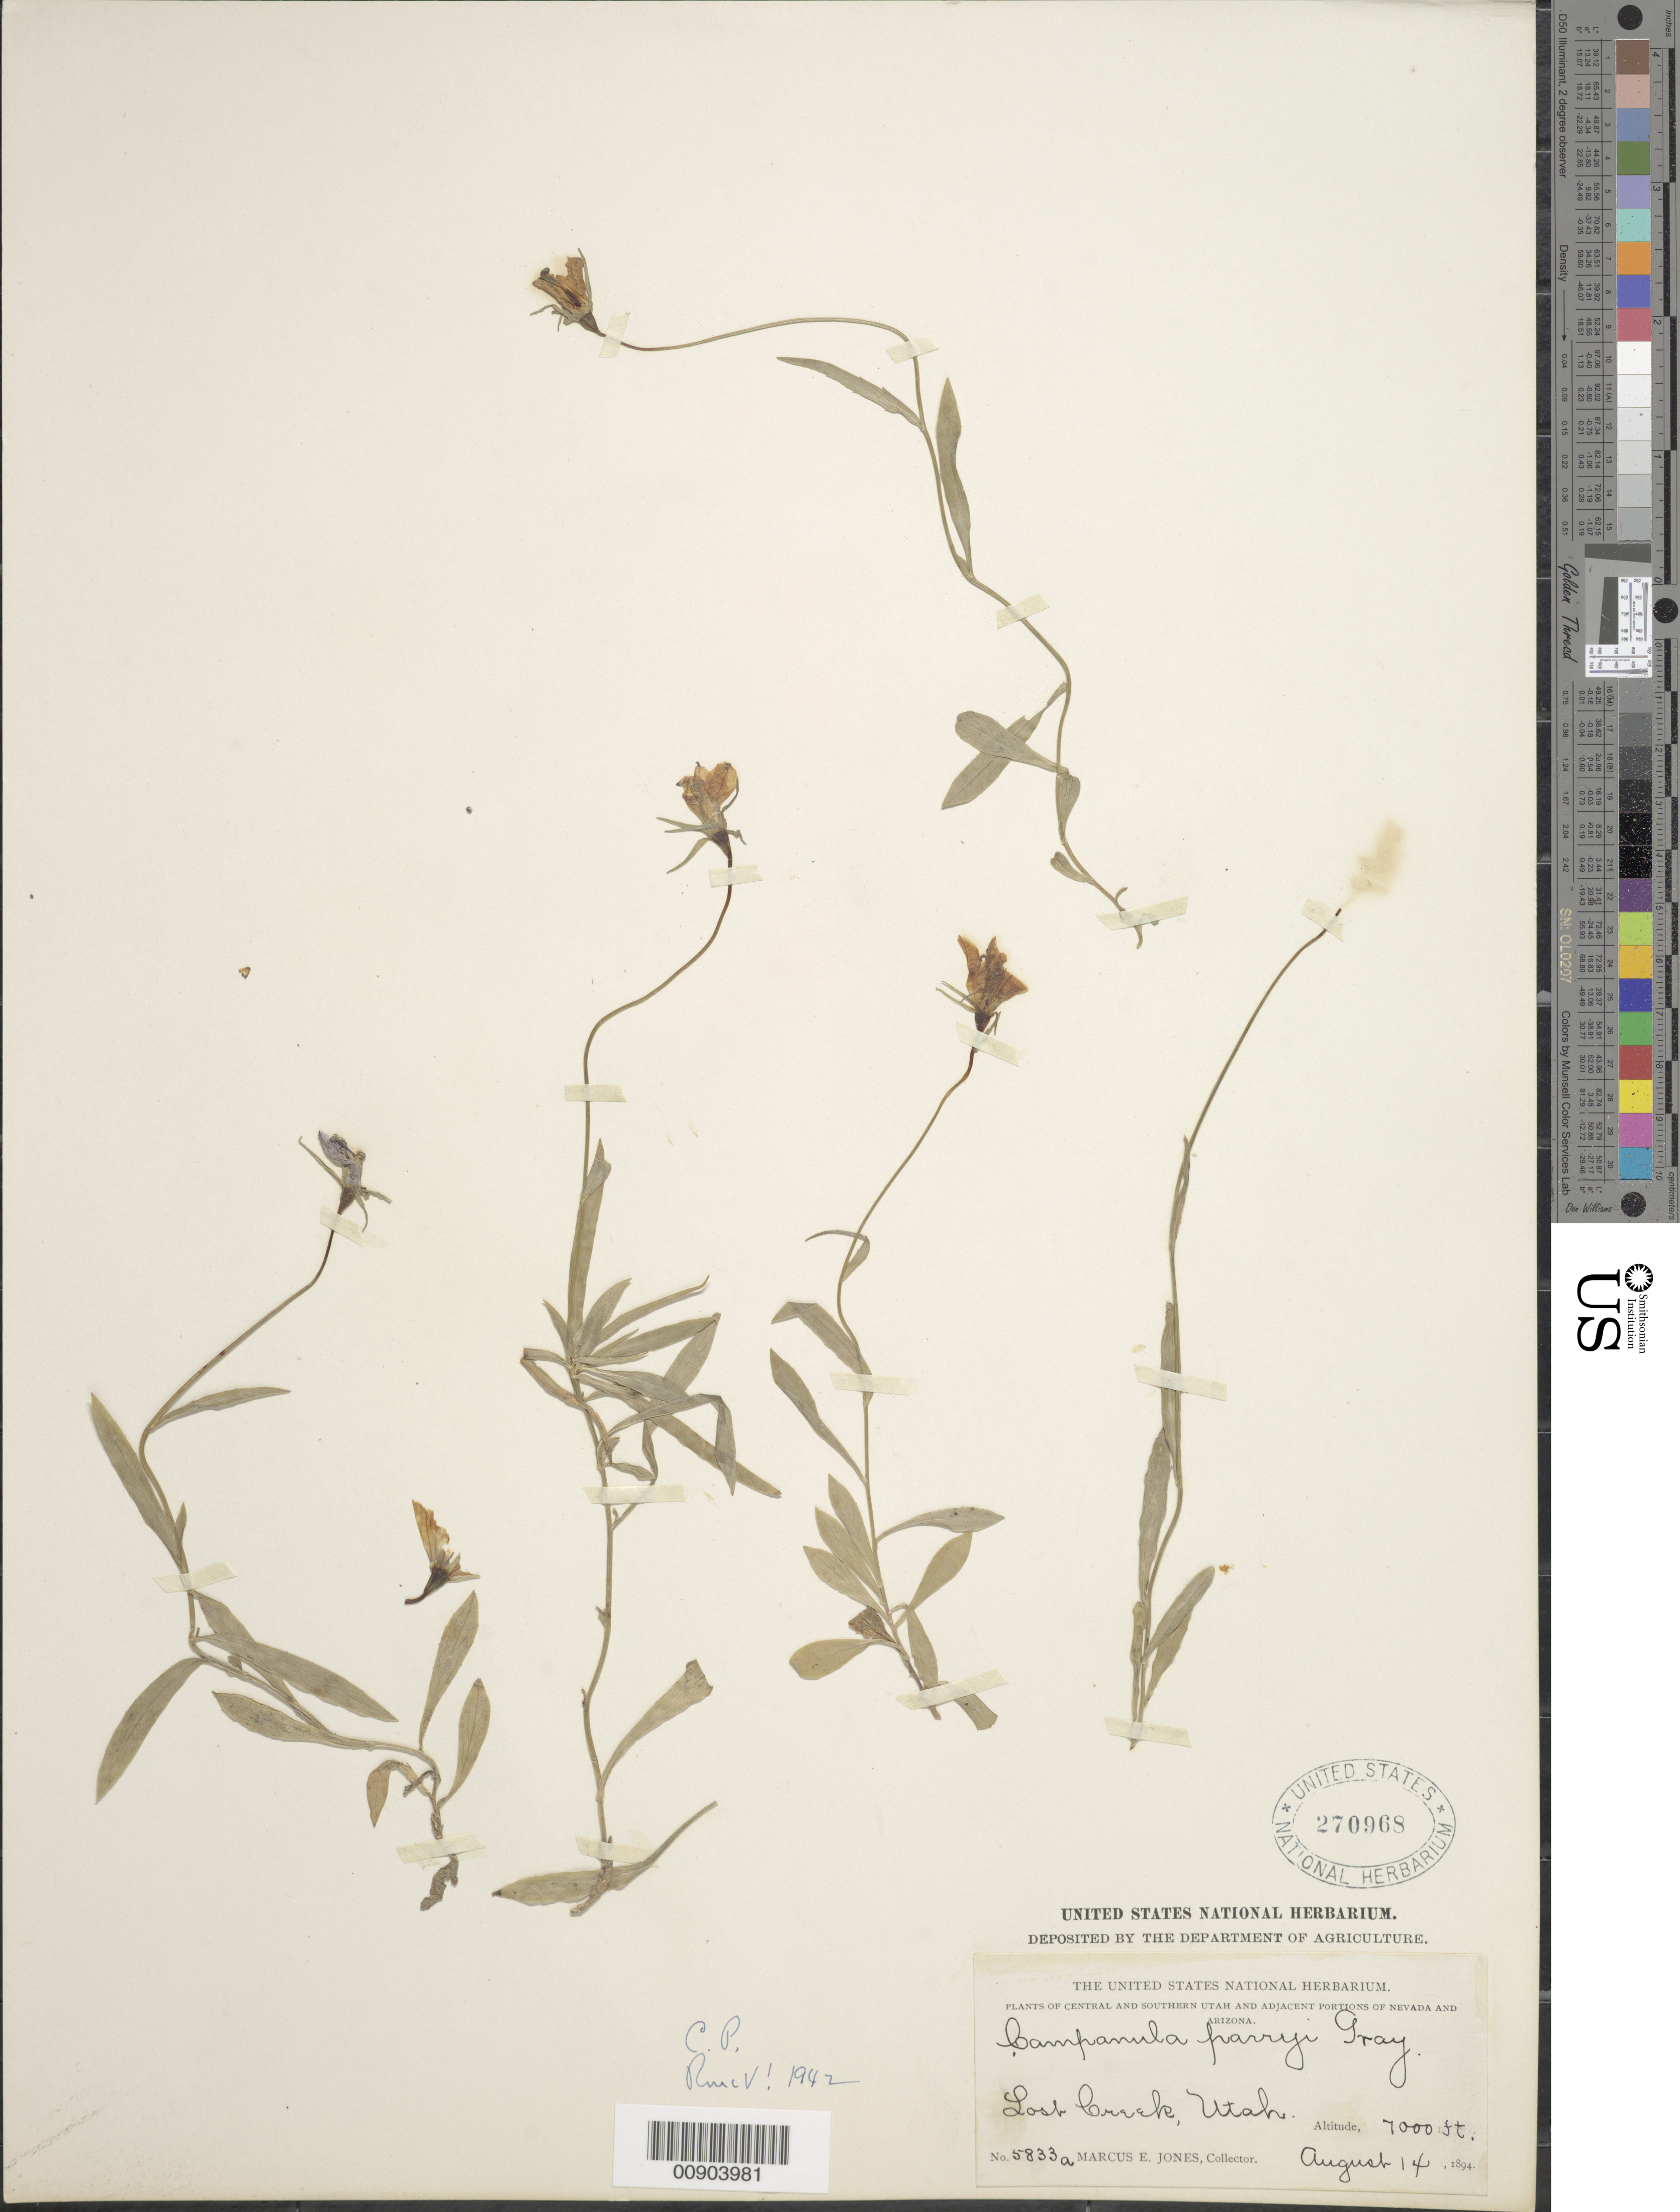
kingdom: Plantae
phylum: Tracheophyta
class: Magnoliopsida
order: Asterales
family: Campanulaceae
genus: Campanula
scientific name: Campanula parryi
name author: A. Gray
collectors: M. E. Jones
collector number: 5833a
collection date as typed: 14 Aug 1894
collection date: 1894-08-14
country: United States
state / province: Utah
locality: Lost Lake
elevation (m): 2134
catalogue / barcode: US 270968